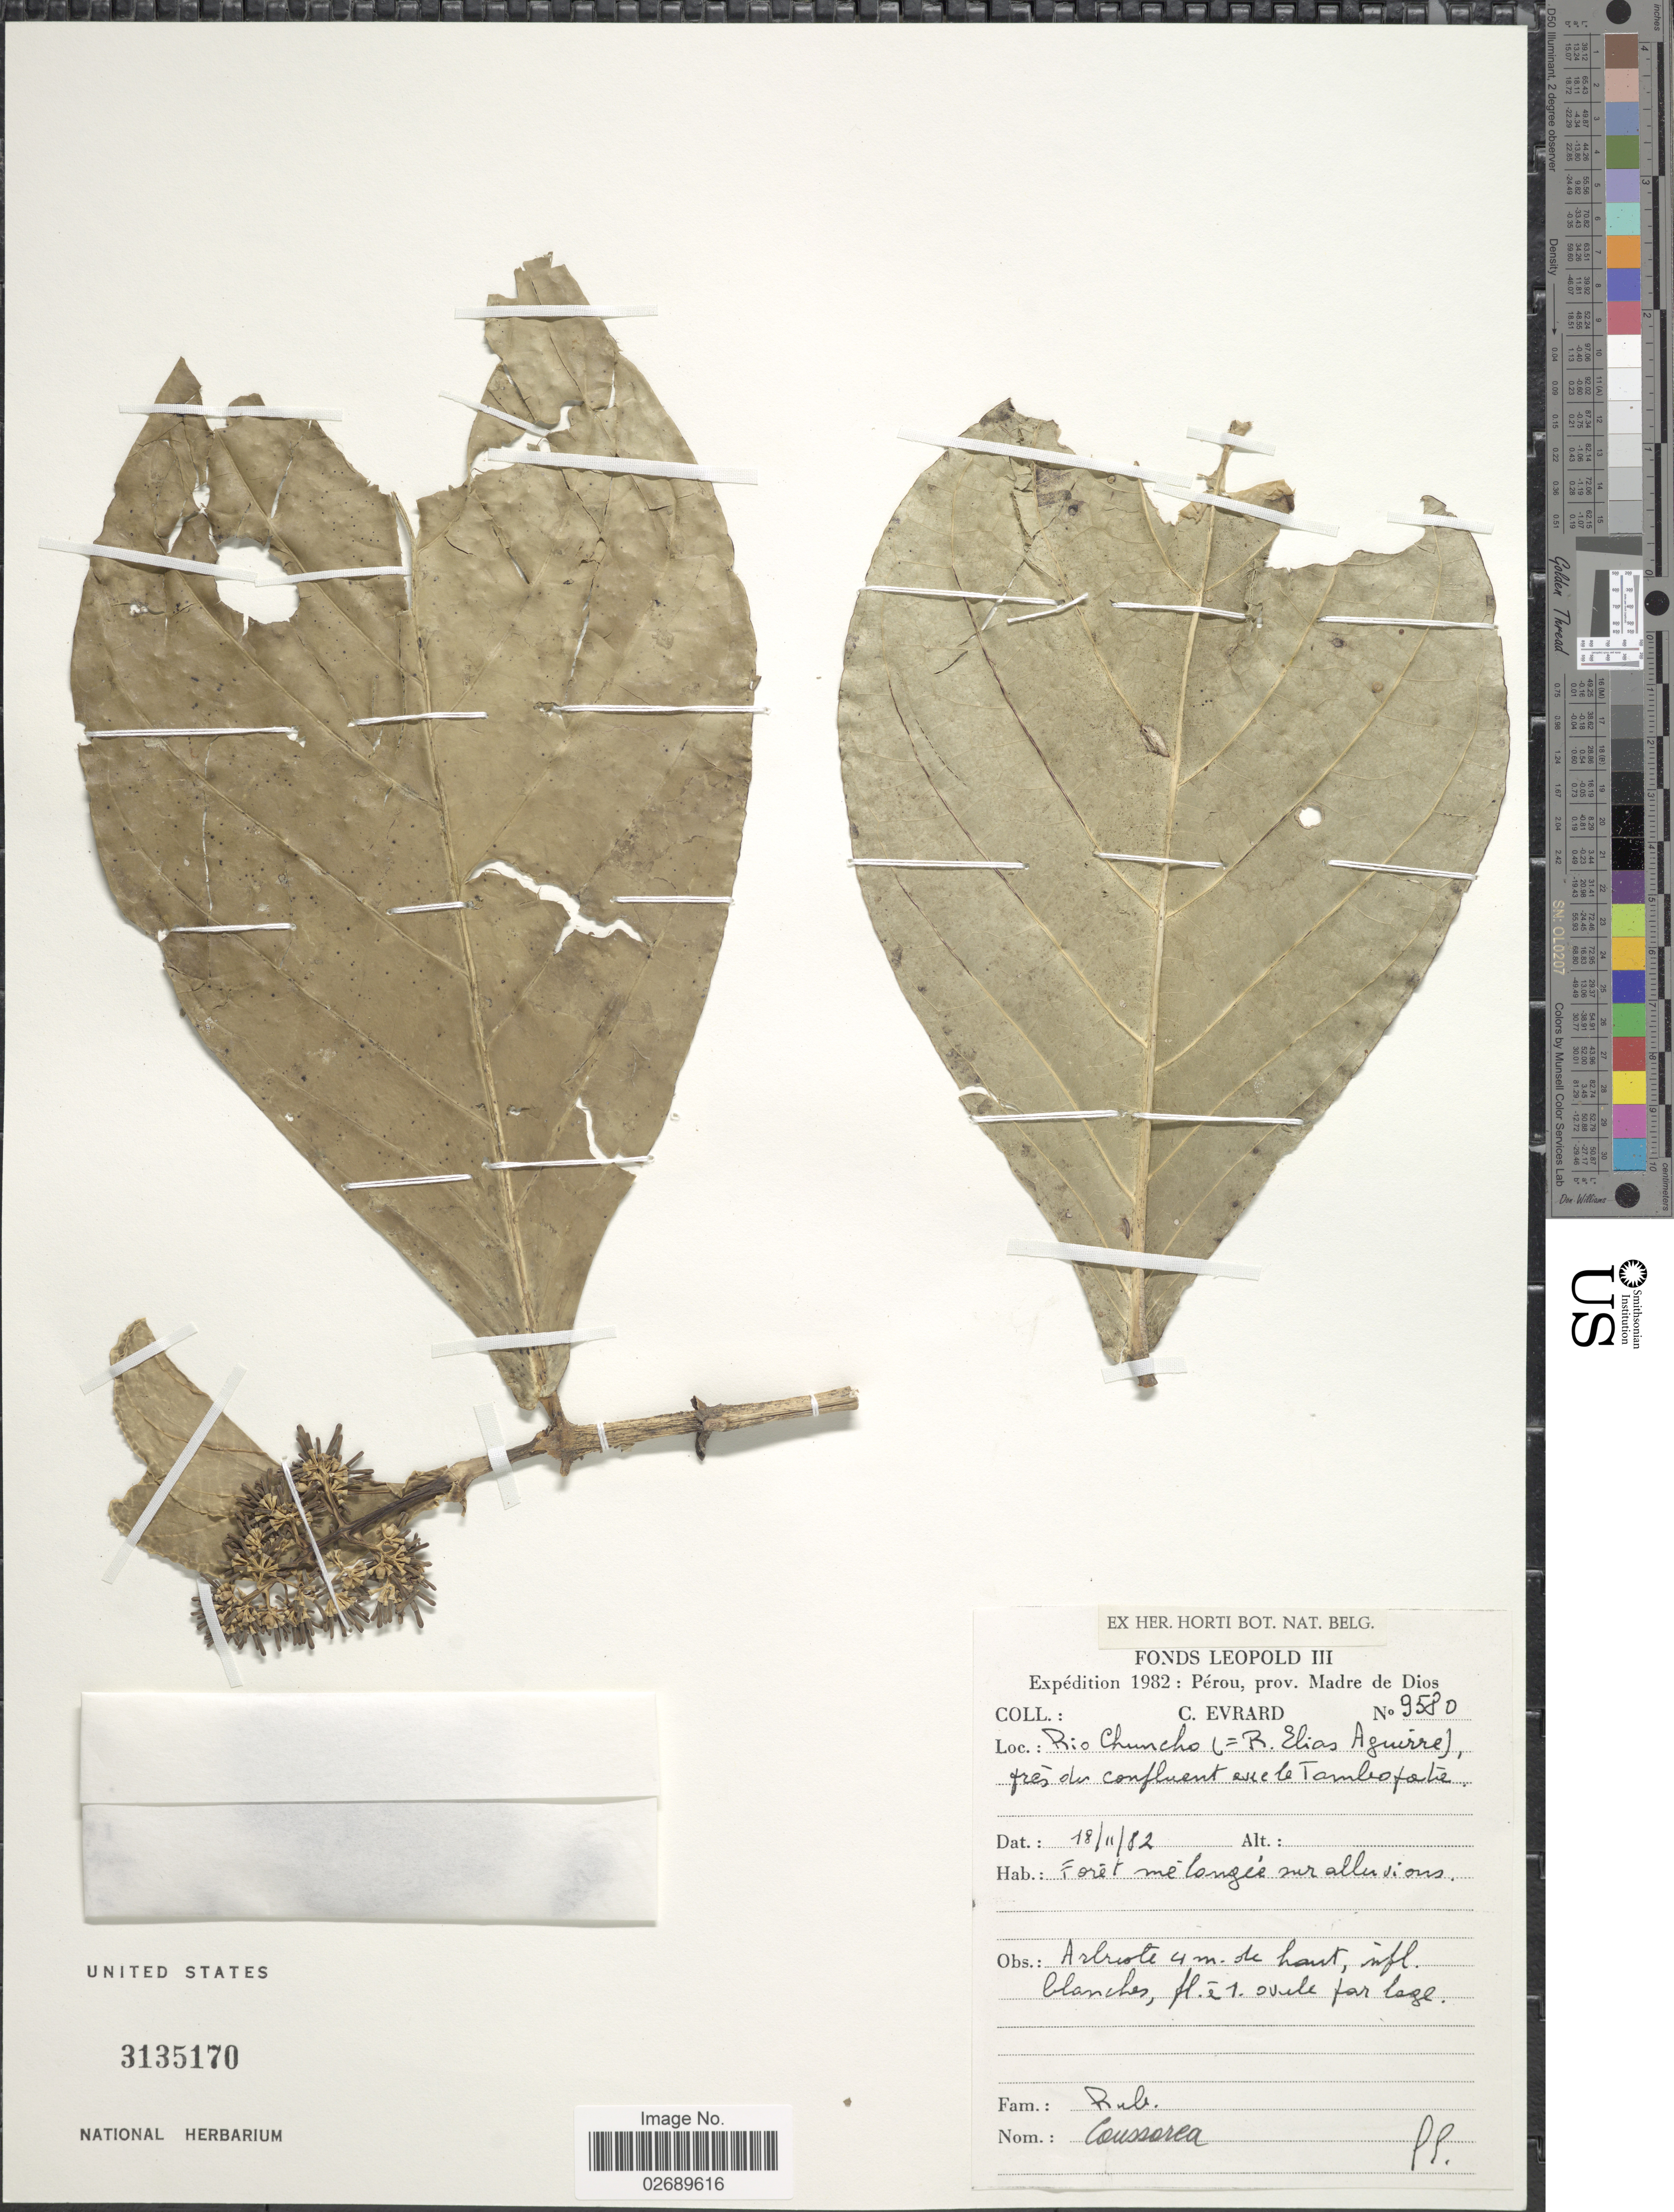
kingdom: Plantae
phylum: Tracheophyta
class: Magnoliopsida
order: Gentianales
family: Rubiaceae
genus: Coussarea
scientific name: Coussarea sp.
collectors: C. Evrard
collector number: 9580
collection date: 1982-11-18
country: Peru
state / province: Madre de Dios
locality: Rio Chuncho (R. Elias Aguirre), pres du confluent avec le Tambopata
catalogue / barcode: US 3135170